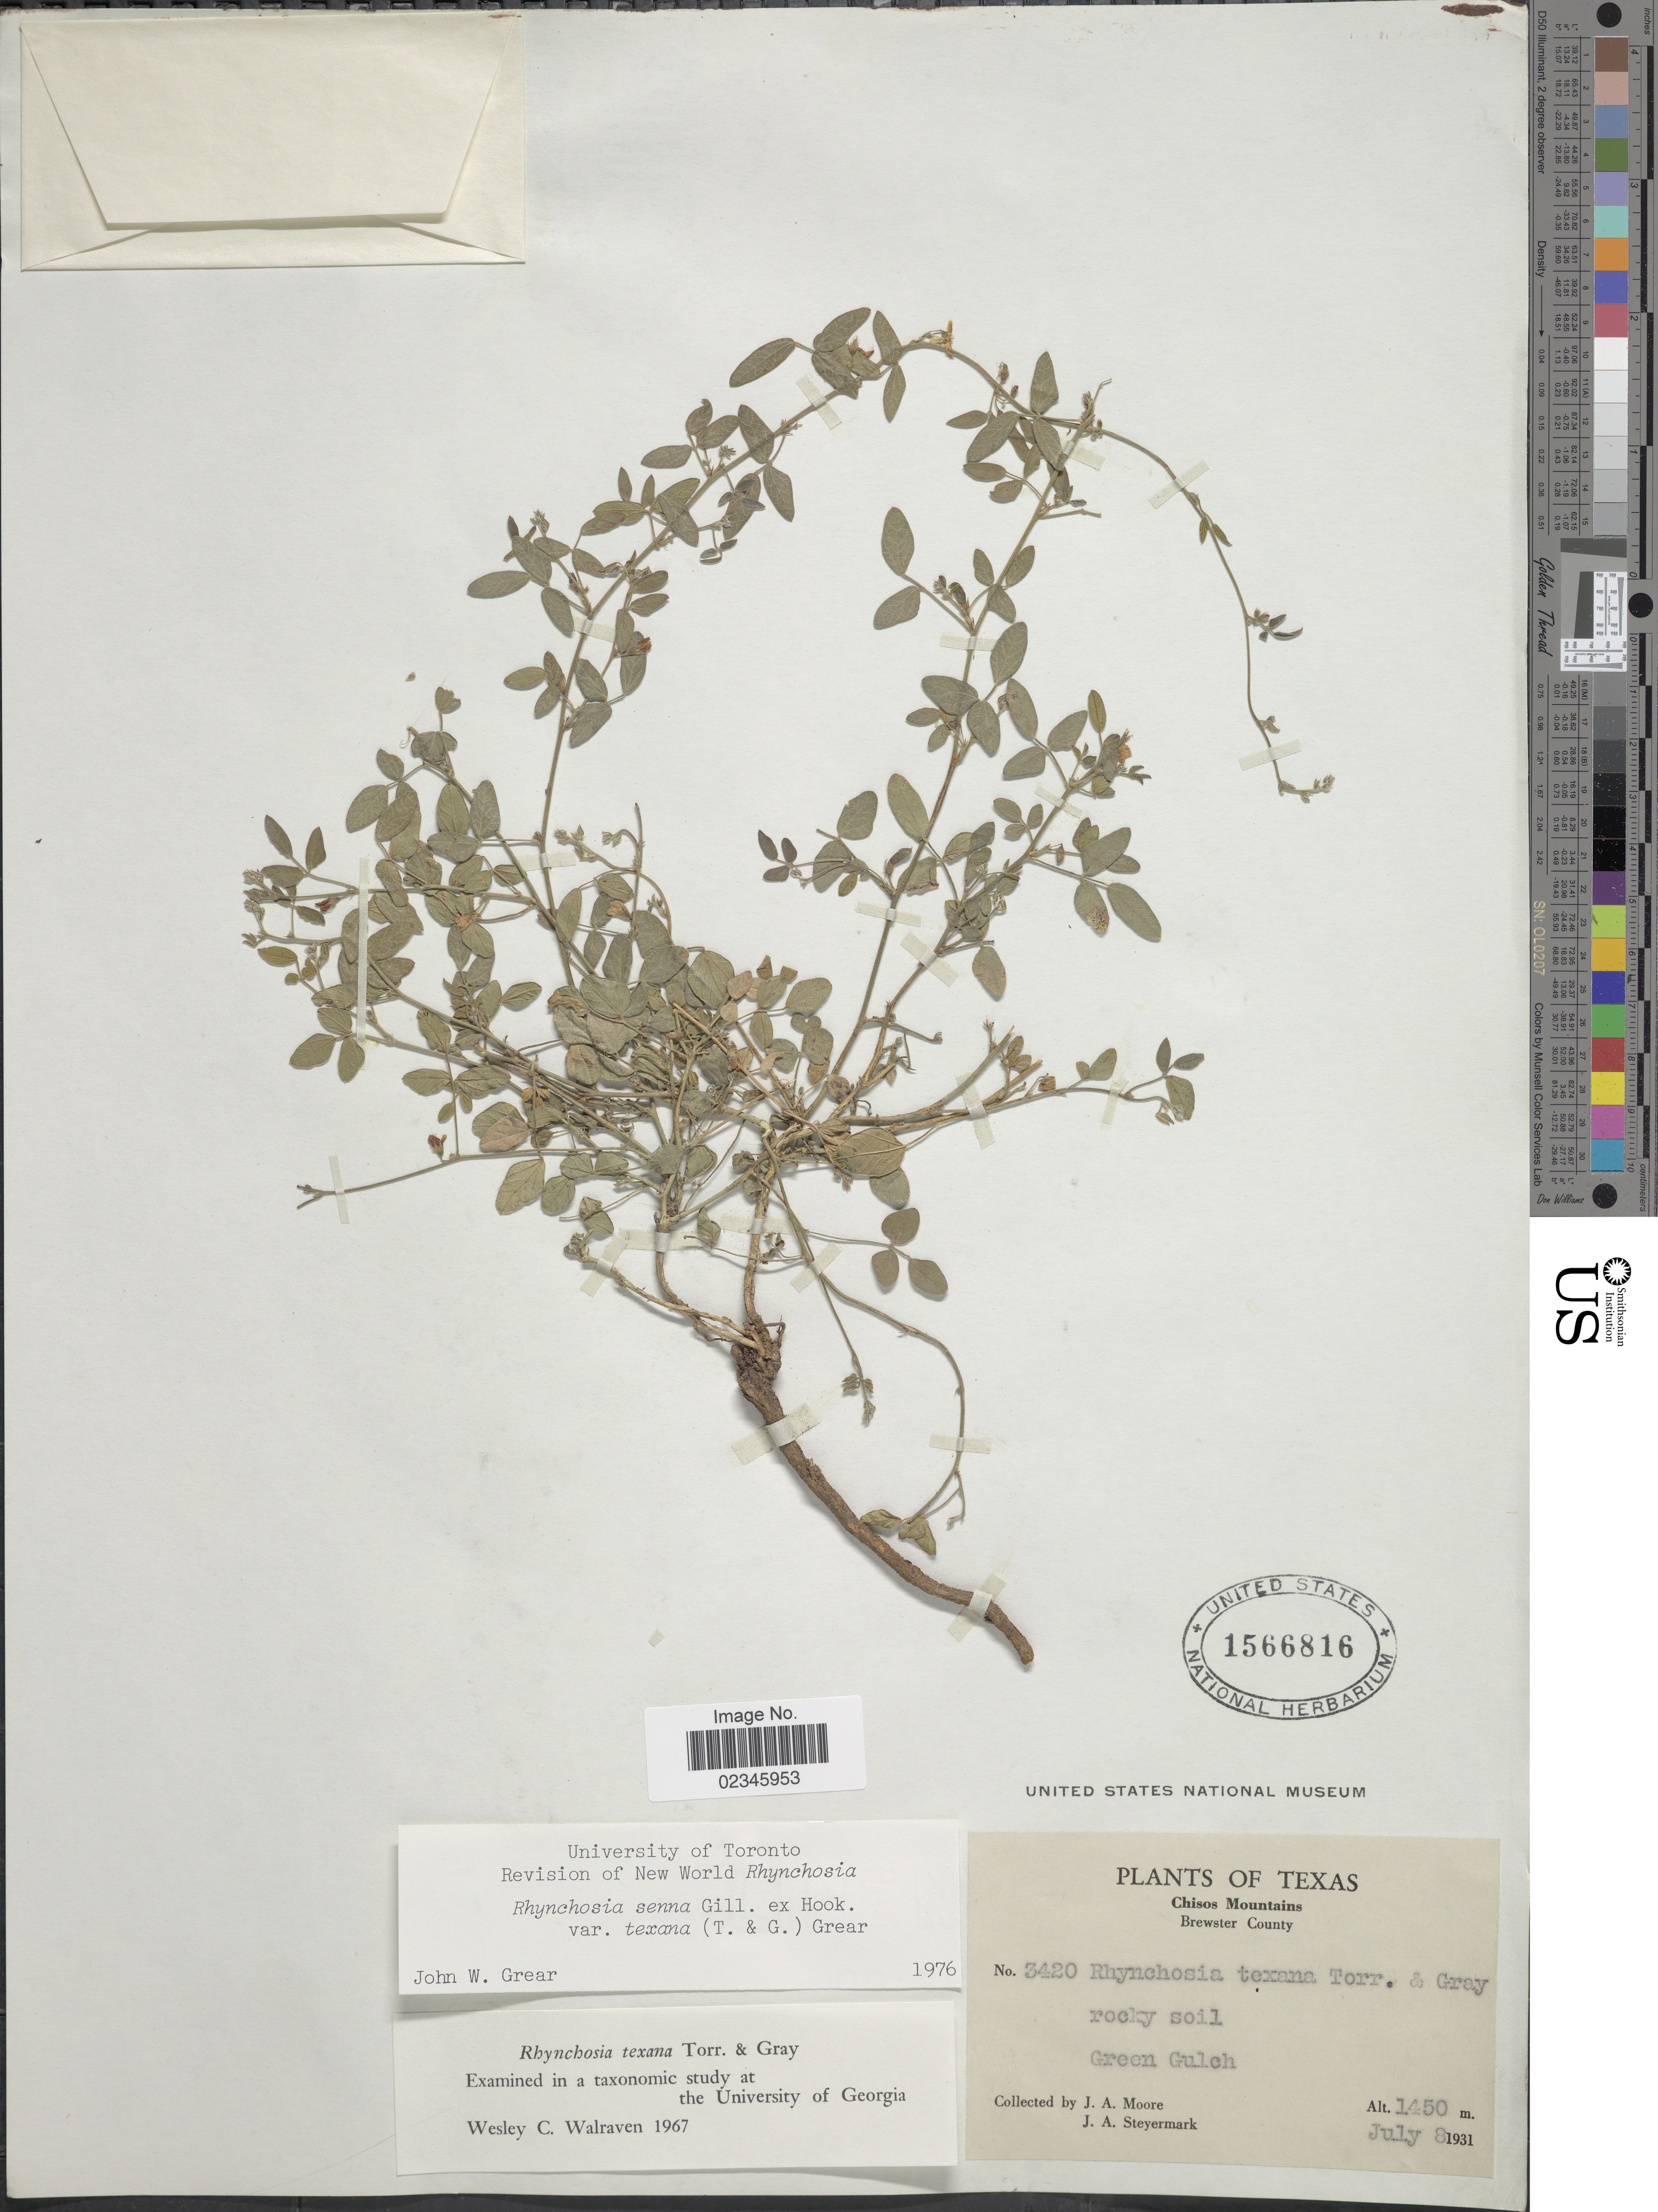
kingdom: Plantae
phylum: Tracheophyta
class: Magnoliopsida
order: Fabales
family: Fabaceae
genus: Rhynchosia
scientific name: Rhynchosia senna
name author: Gillies ex Hook.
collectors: J. A. Moore & J. Steyermark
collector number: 3420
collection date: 1931-07-08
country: United States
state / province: Texas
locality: Chisos Mountains, Brewster County, Green Gulch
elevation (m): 1450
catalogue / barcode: US 1566816